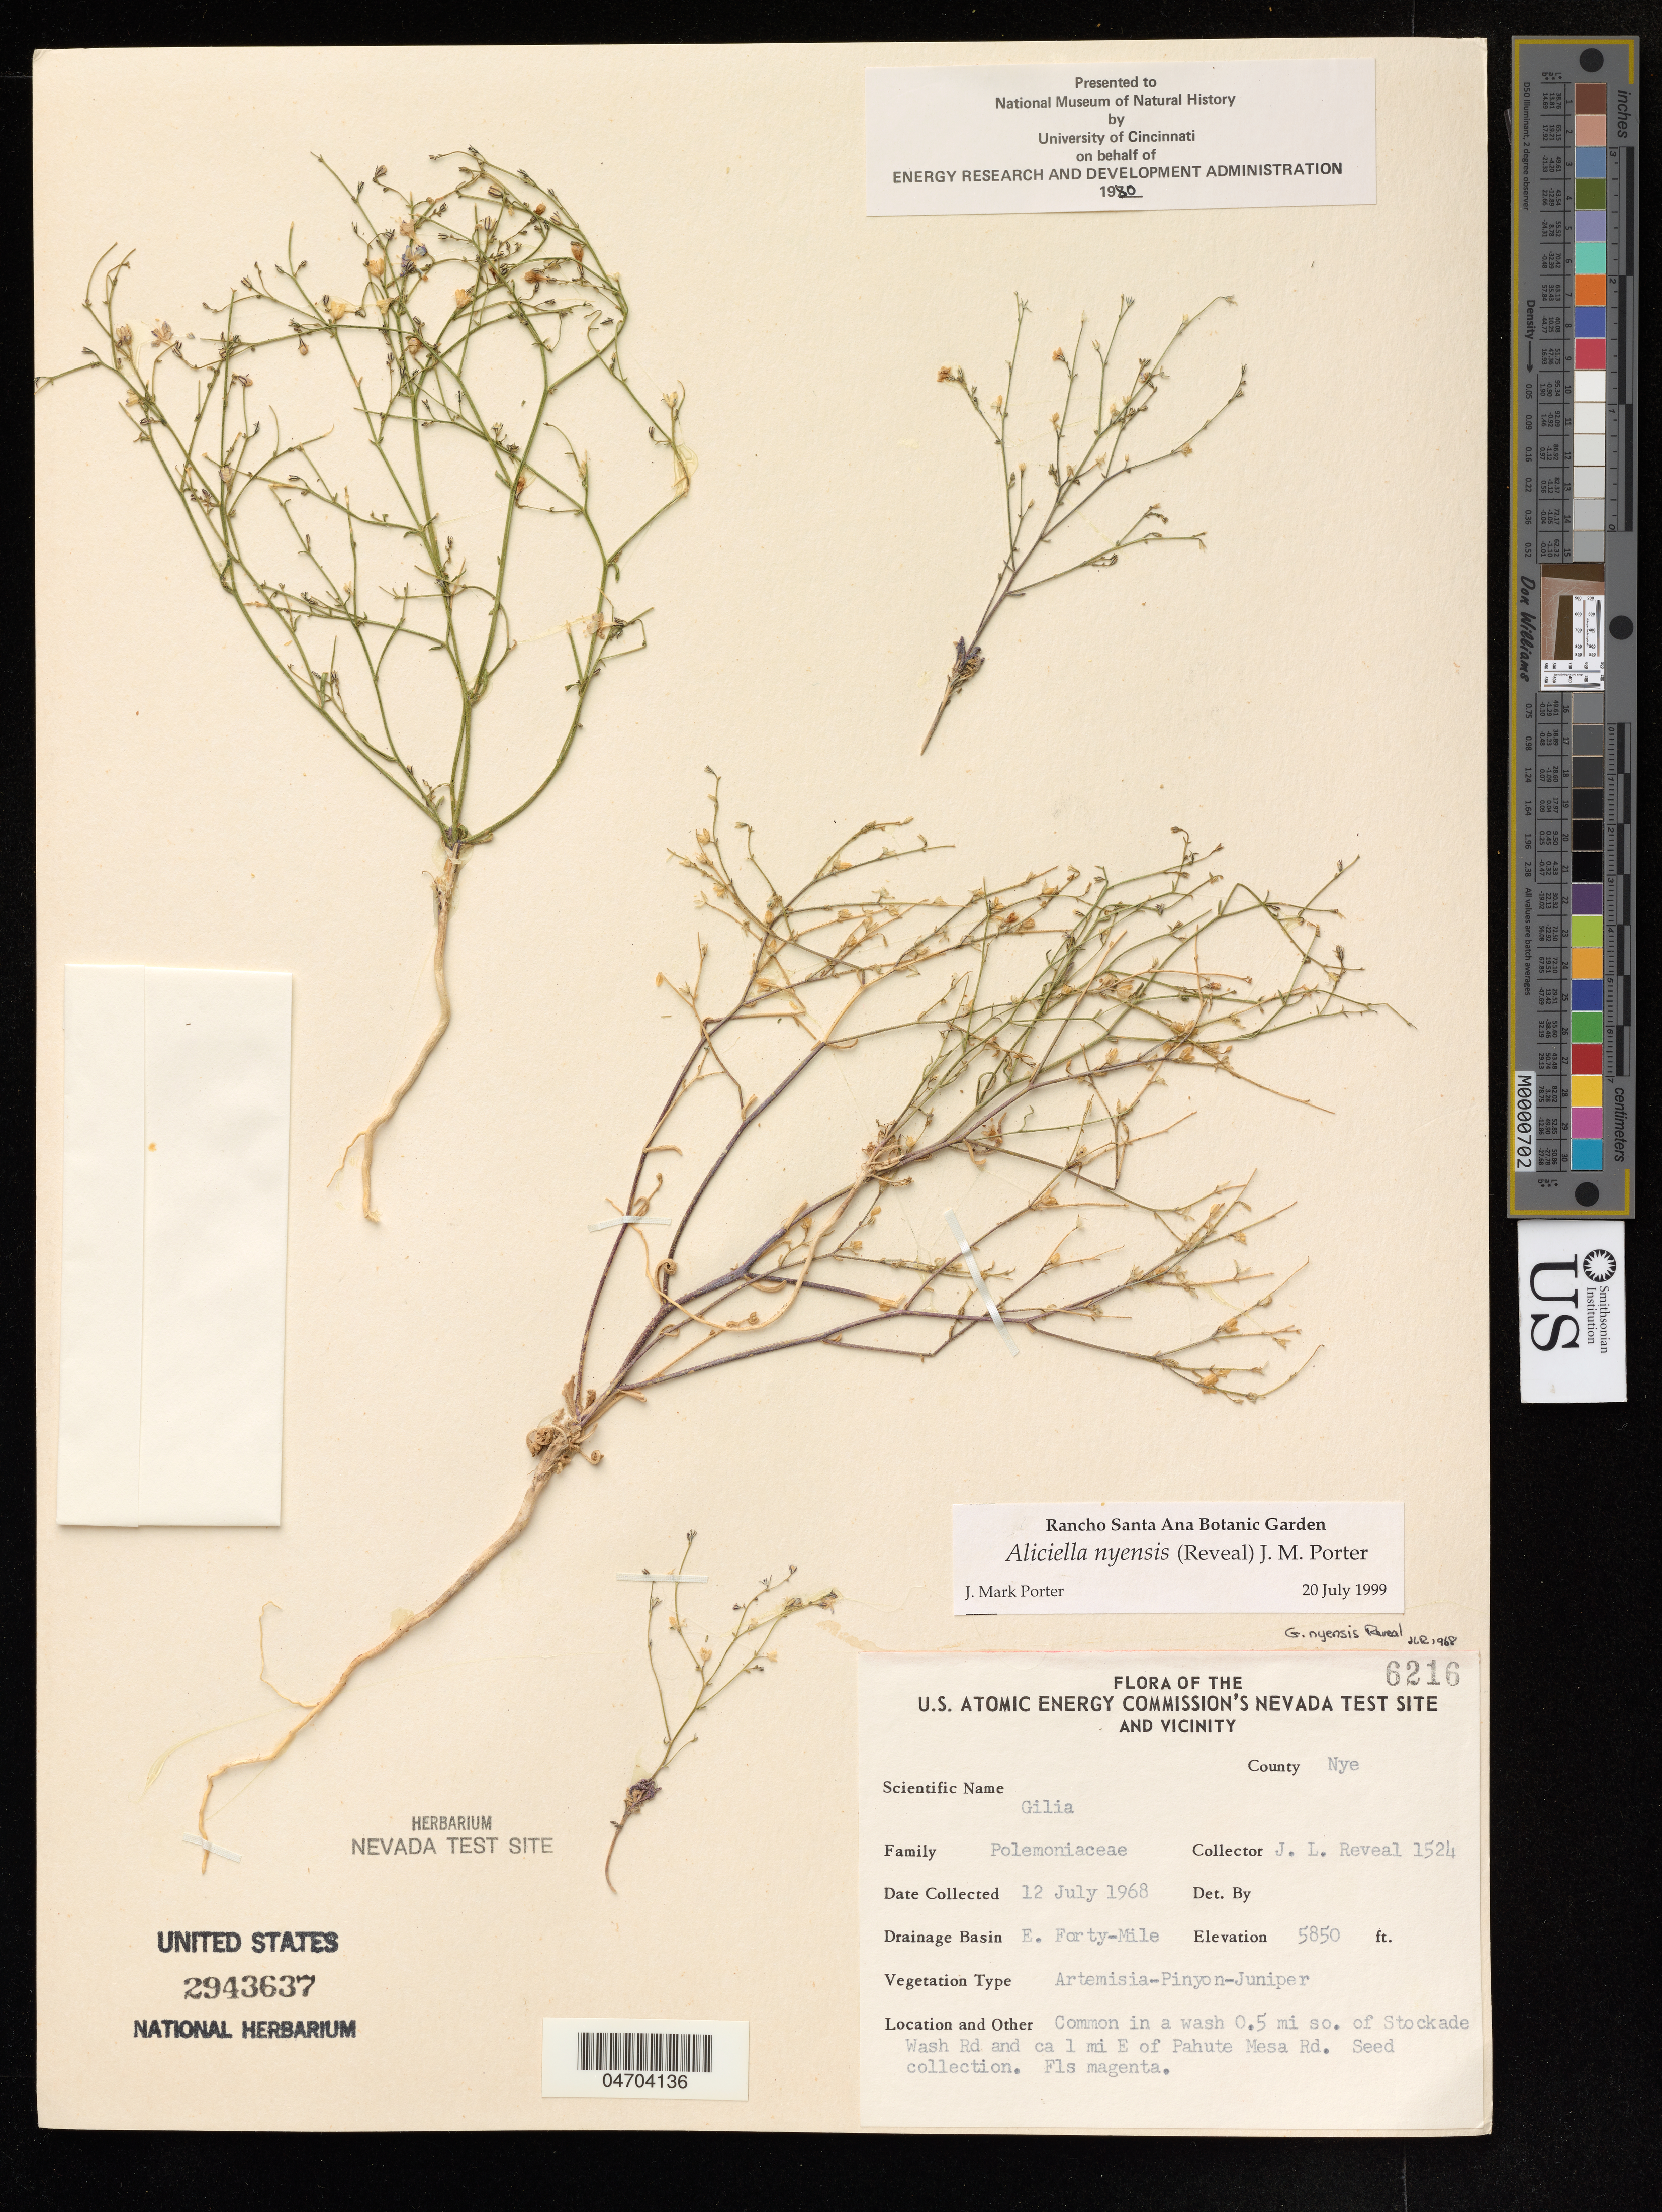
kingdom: Plantae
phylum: Tracheophyta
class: Magnoliopsida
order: Ericales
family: Polemoniaceae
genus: Aliciella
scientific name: Aliciella nyensis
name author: (Reveal) J.M. Porter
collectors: J. Reveal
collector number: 5850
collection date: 1968-07-12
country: United States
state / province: Nevada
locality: The U.S. Atomic Energy Commission's Nevada Test site and vicinity.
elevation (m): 1783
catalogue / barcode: US 2943637